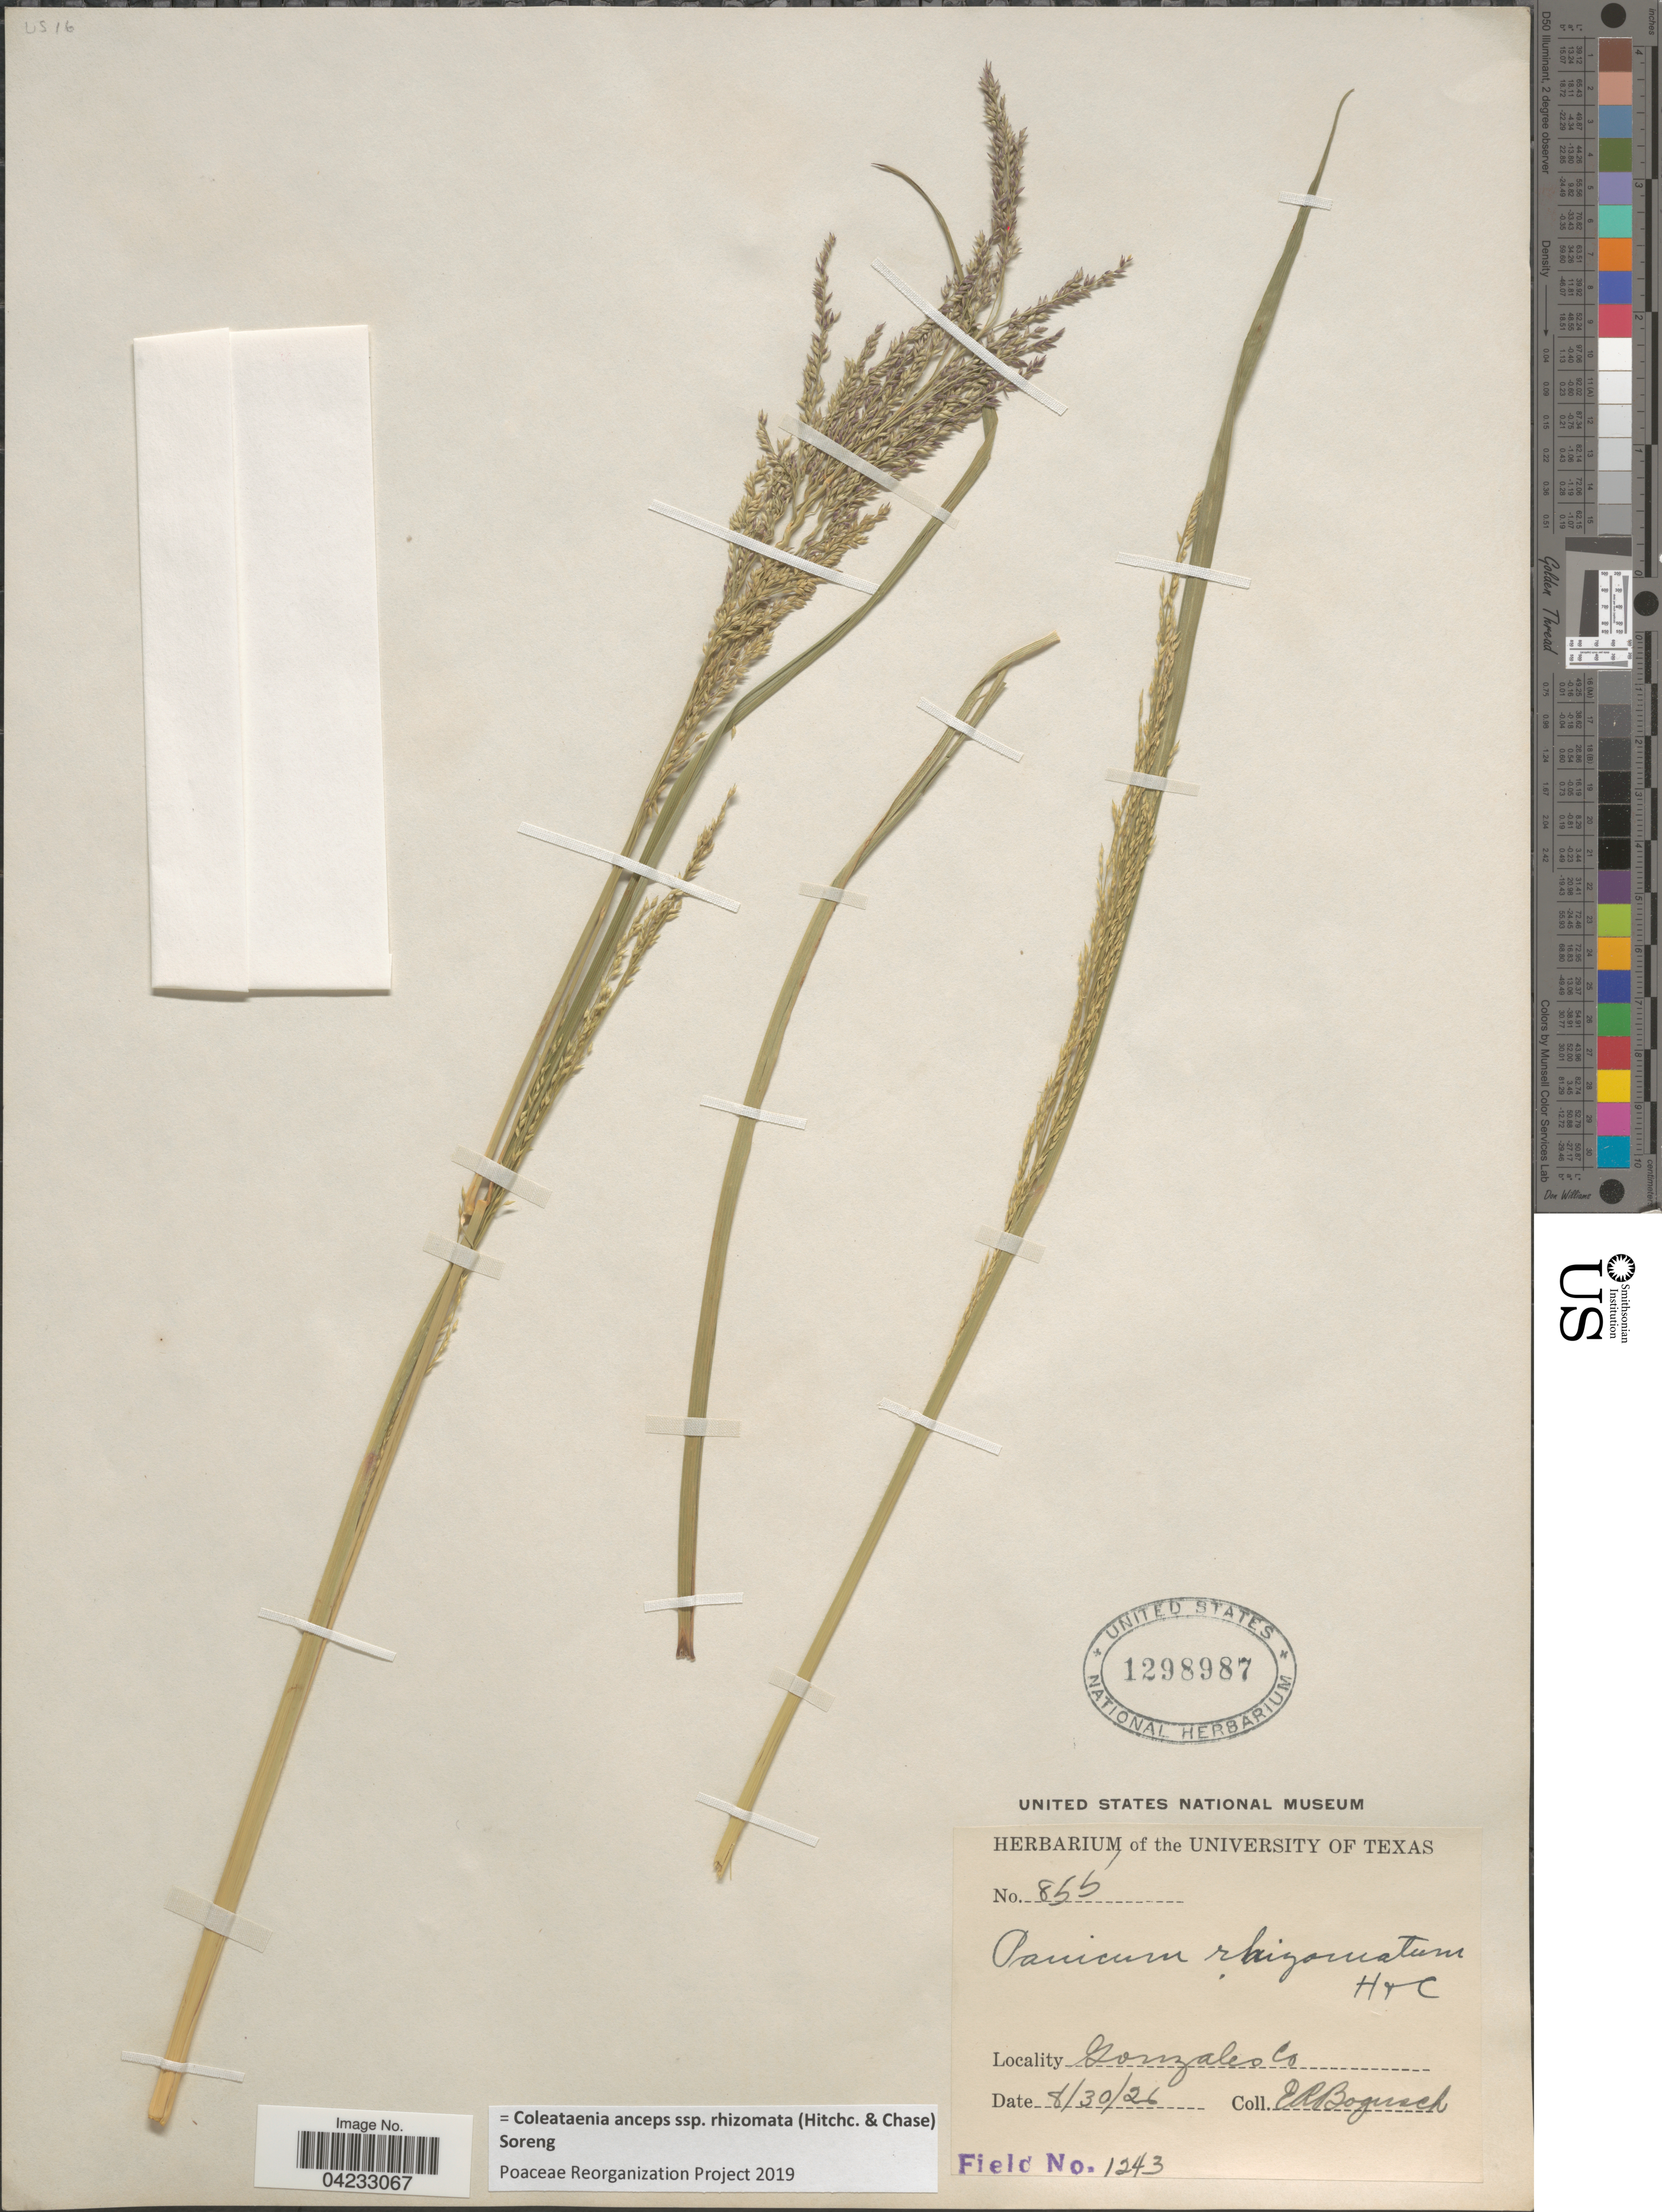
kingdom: Plantae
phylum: Tracheophyta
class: Liliopsida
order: Poales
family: Poaceae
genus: Coleataenia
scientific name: Coleataenia anceps subsp. rhizomata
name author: (Hitchc. & Chase) Soreng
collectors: E. Bogusch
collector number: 86b/1243*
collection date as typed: Transcribed d/m/y: 30/8/26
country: United States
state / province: Texas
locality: Gonzales Co.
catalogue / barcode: US 1298987